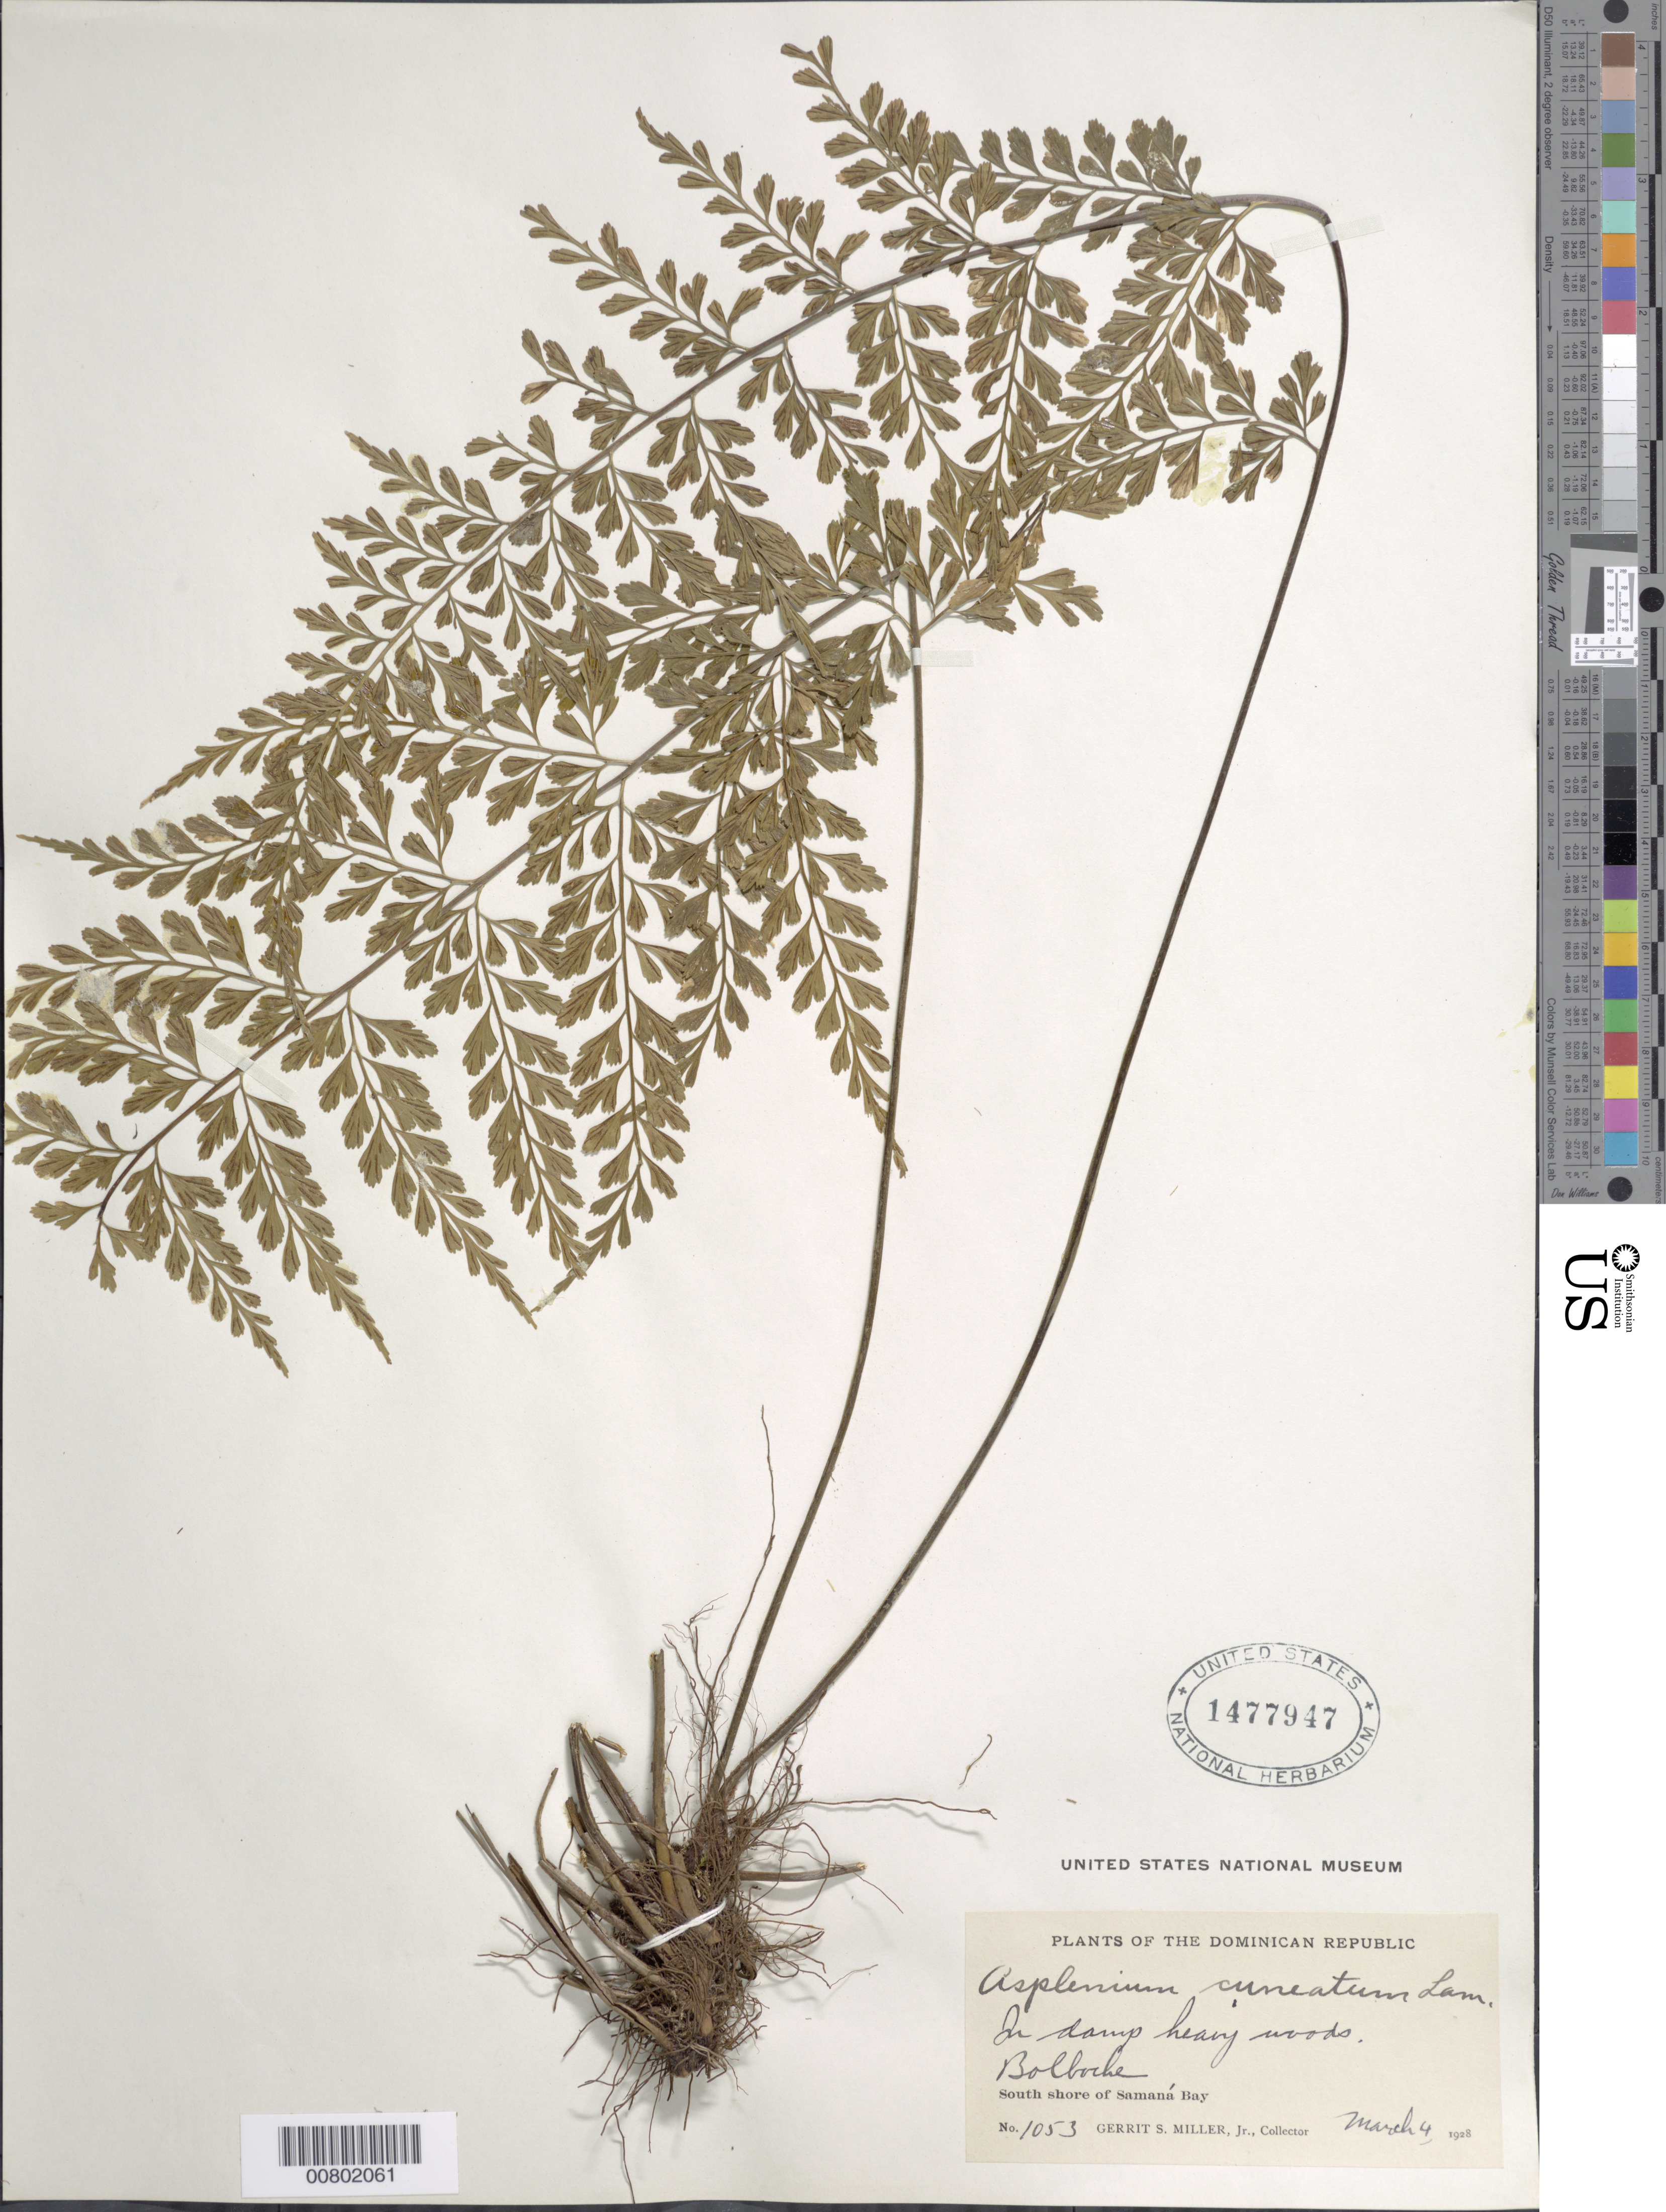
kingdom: Plantae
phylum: Tracheophyta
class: Polypodiopsida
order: Polypodiales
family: Aspleniaceae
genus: Asplenium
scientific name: Asplenium cuneatum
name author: Lam.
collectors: G. S. Miller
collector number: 1053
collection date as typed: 04 Mar 1928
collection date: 1928-03-04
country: Dominican Republic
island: Hispaniola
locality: Samaná Bay, S shore; Bolboche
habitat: Damp heavy woods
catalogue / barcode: US 1477947